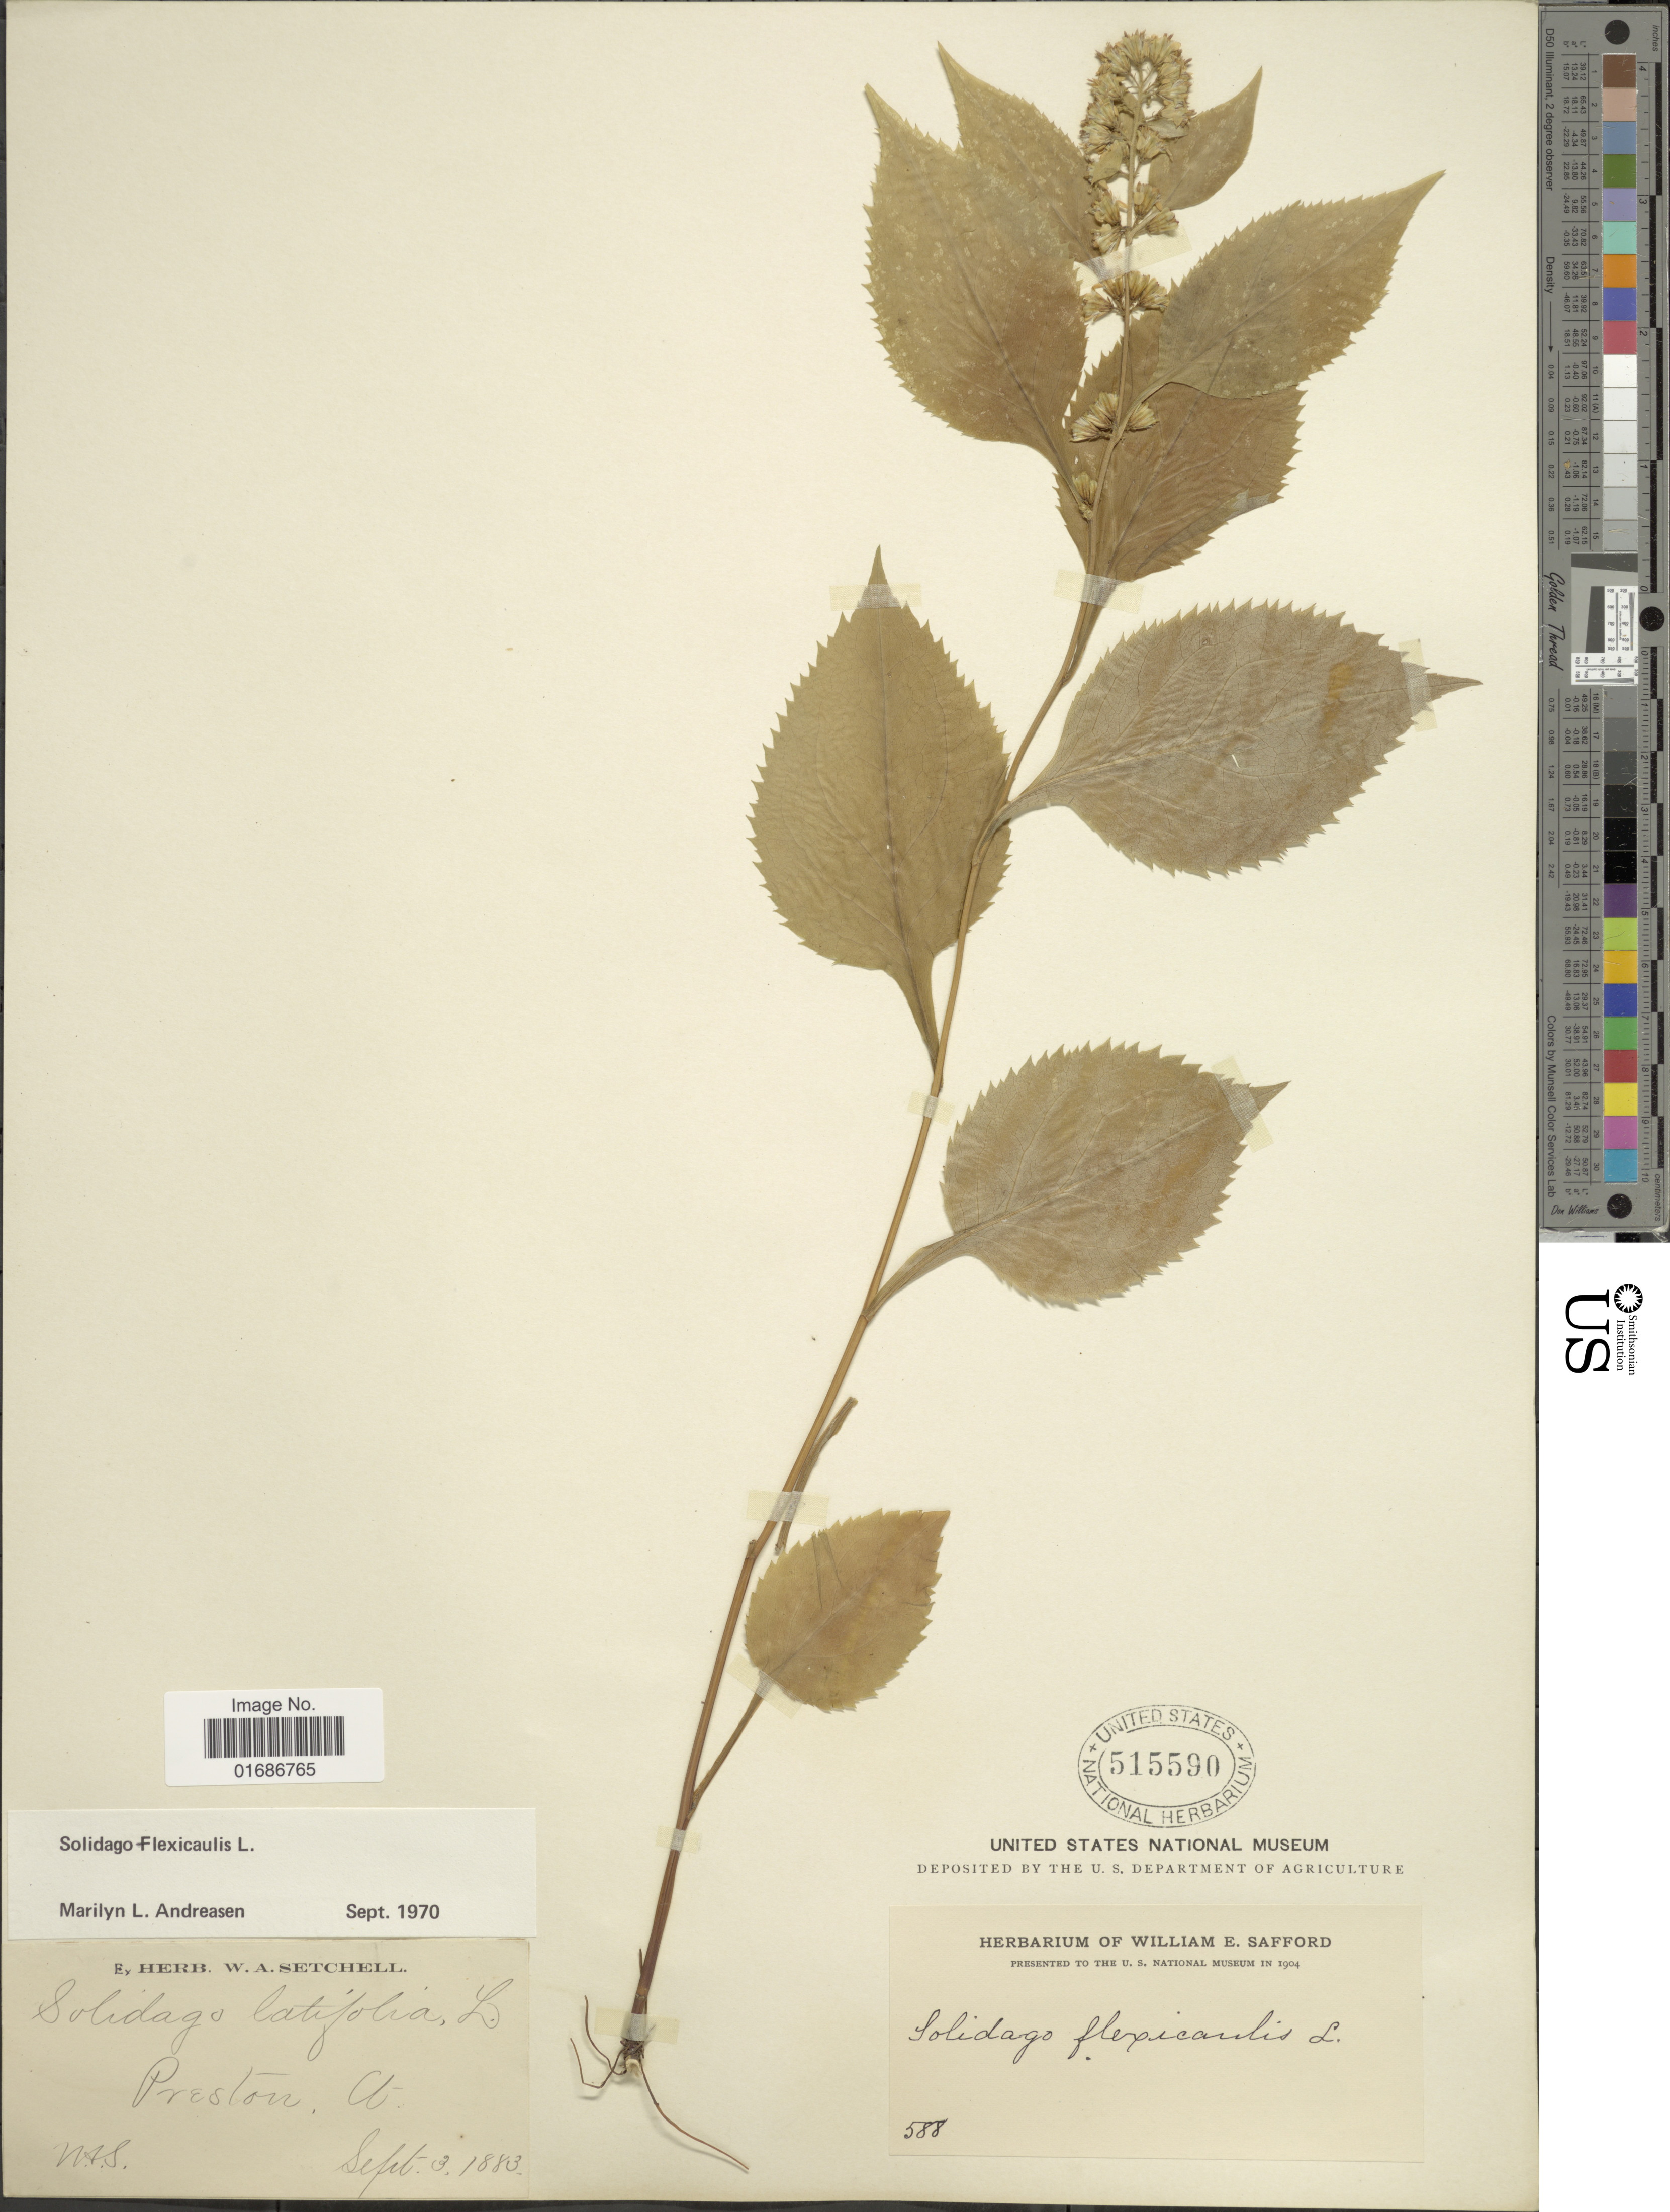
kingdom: Plantae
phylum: Tracheophyta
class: Magnoliopsida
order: Asterales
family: Asteraceae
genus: Solidago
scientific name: Solidago flexicaulis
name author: L.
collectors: W. Setchell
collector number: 588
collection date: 1883-09-03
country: United States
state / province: Mississippi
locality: Preston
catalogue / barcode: US 515590